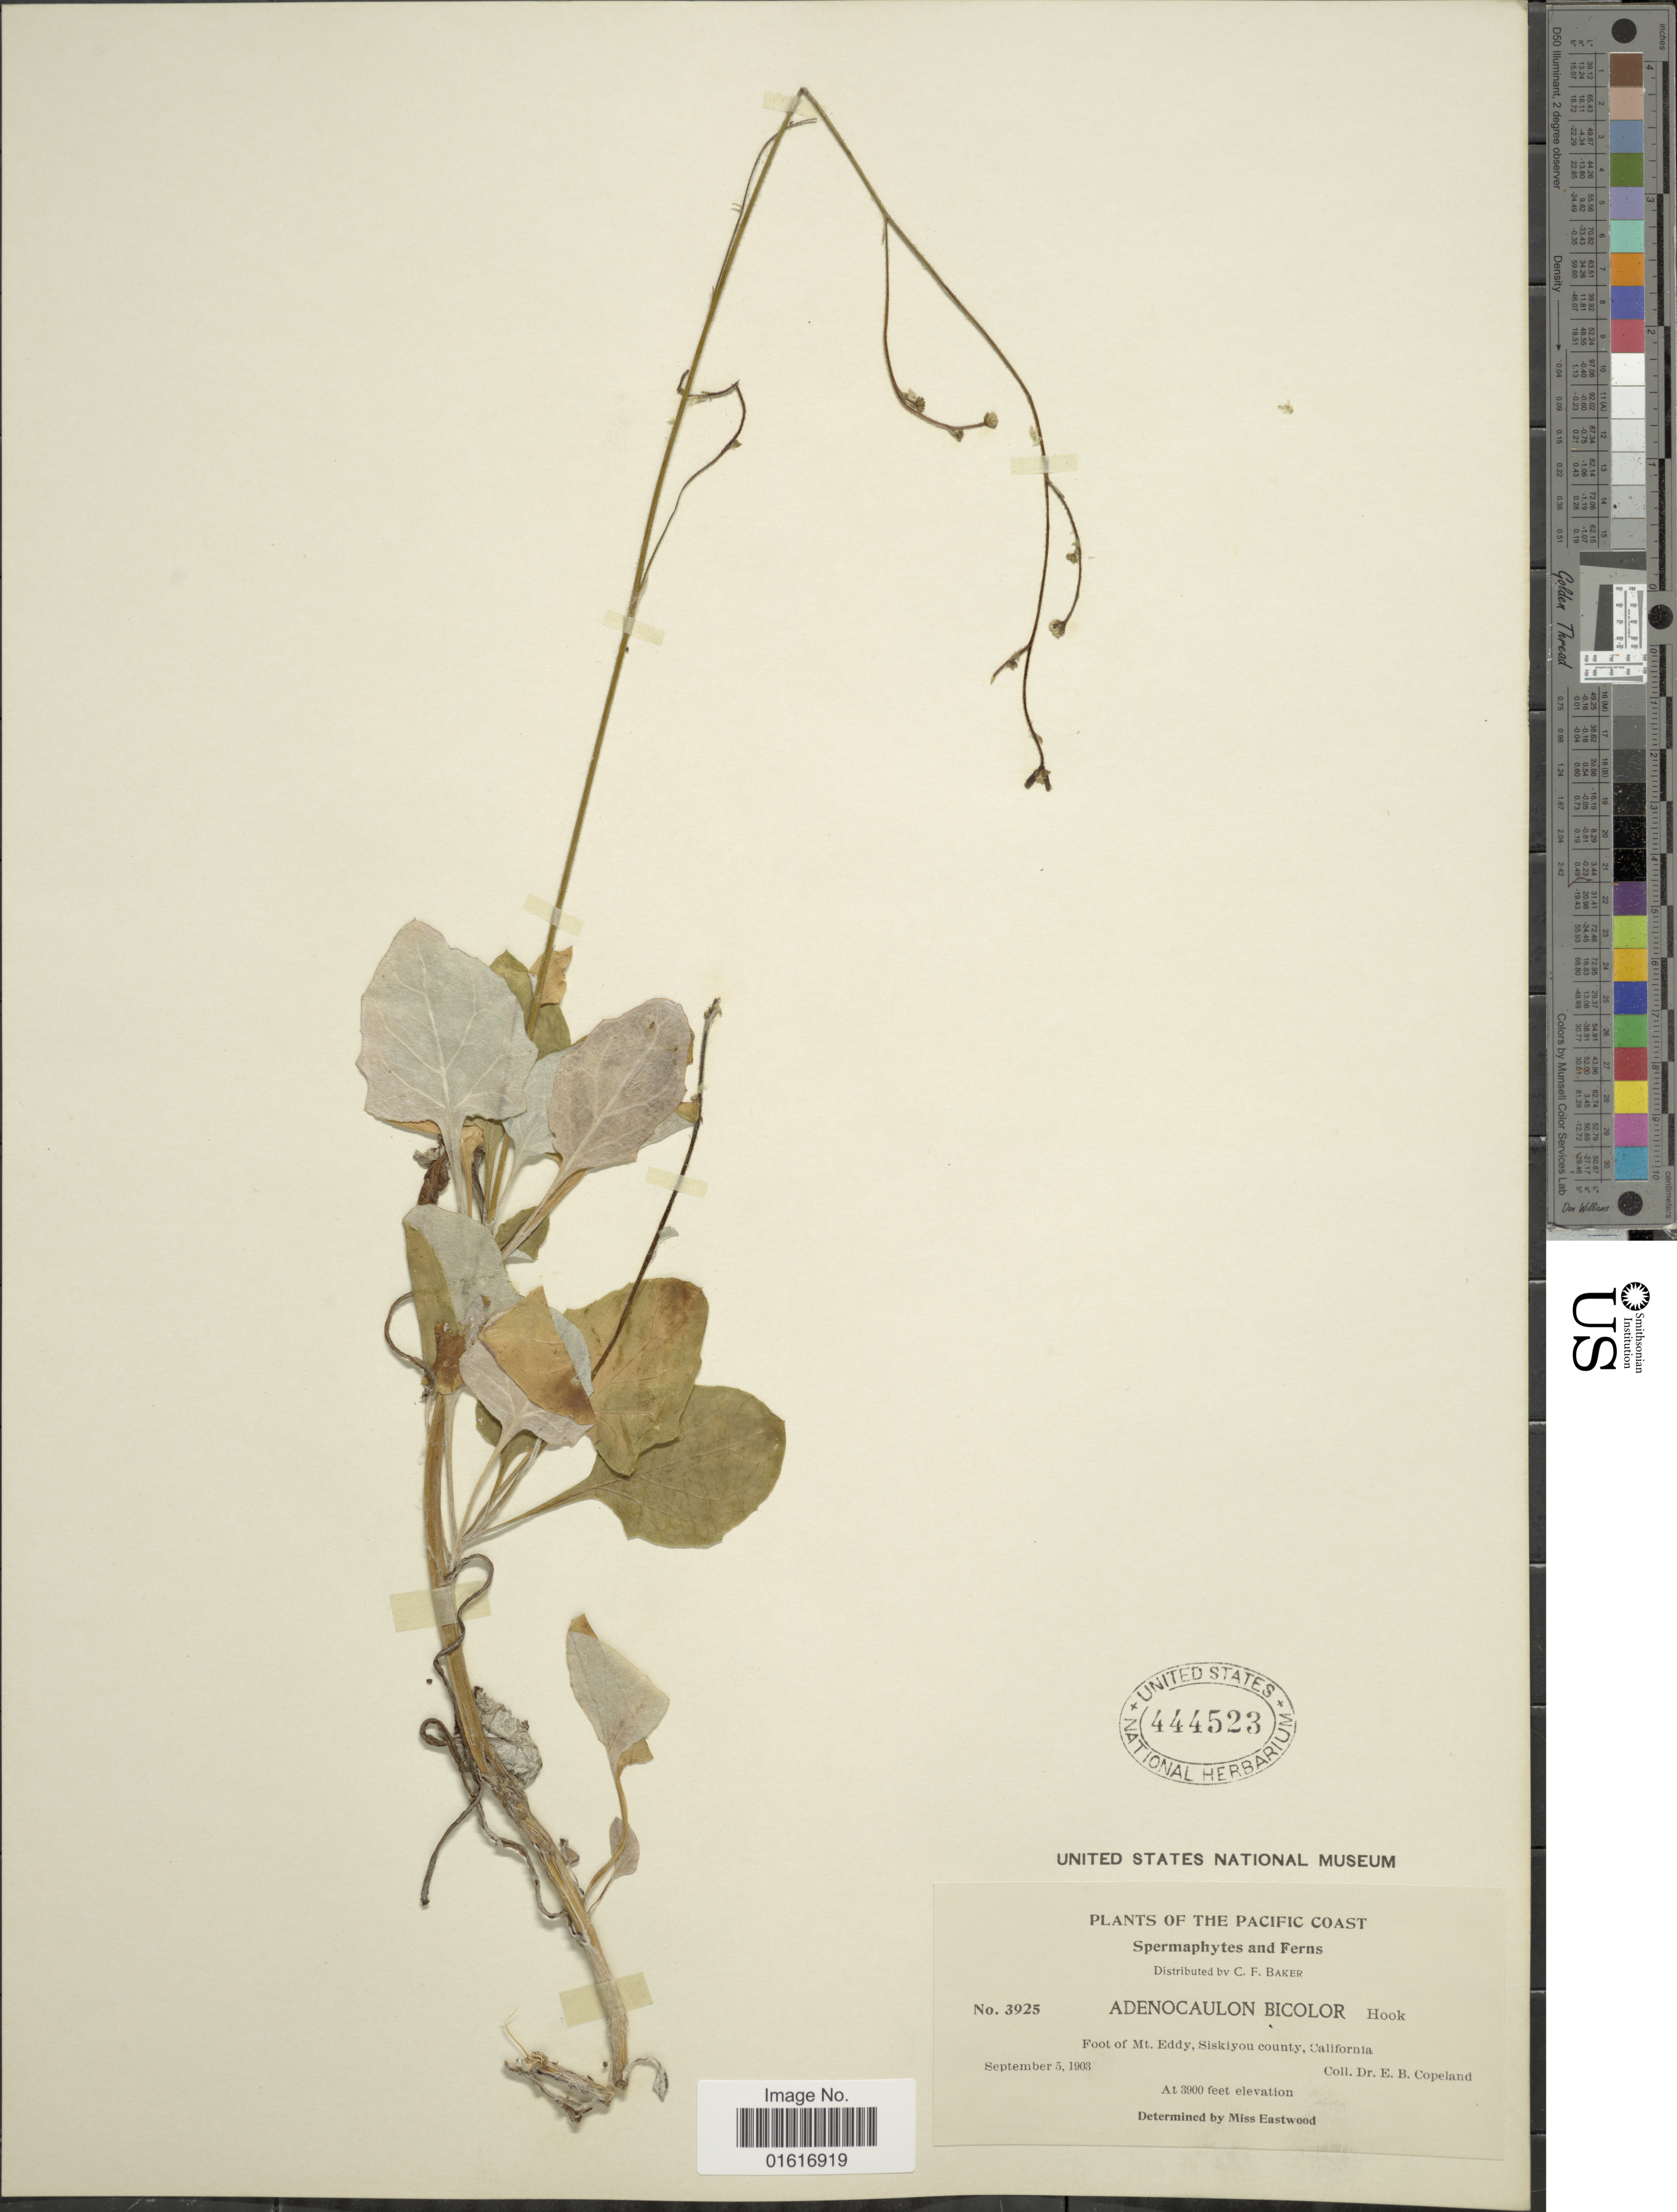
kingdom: Plantae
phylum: Tracheophyta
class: Magnoliopsida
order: Asterales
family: Asteraceae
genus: Adenocaulon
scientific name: Adenocaulon bicolor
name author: Hook.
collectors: E. B. Copeland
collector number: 3925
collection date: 1903-09-05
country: United States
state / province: California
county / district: Siskiyou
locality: Pacific Coast, Foot of Mt. Eddy, Siskiyou County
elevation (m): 1189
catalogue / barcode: US 444523